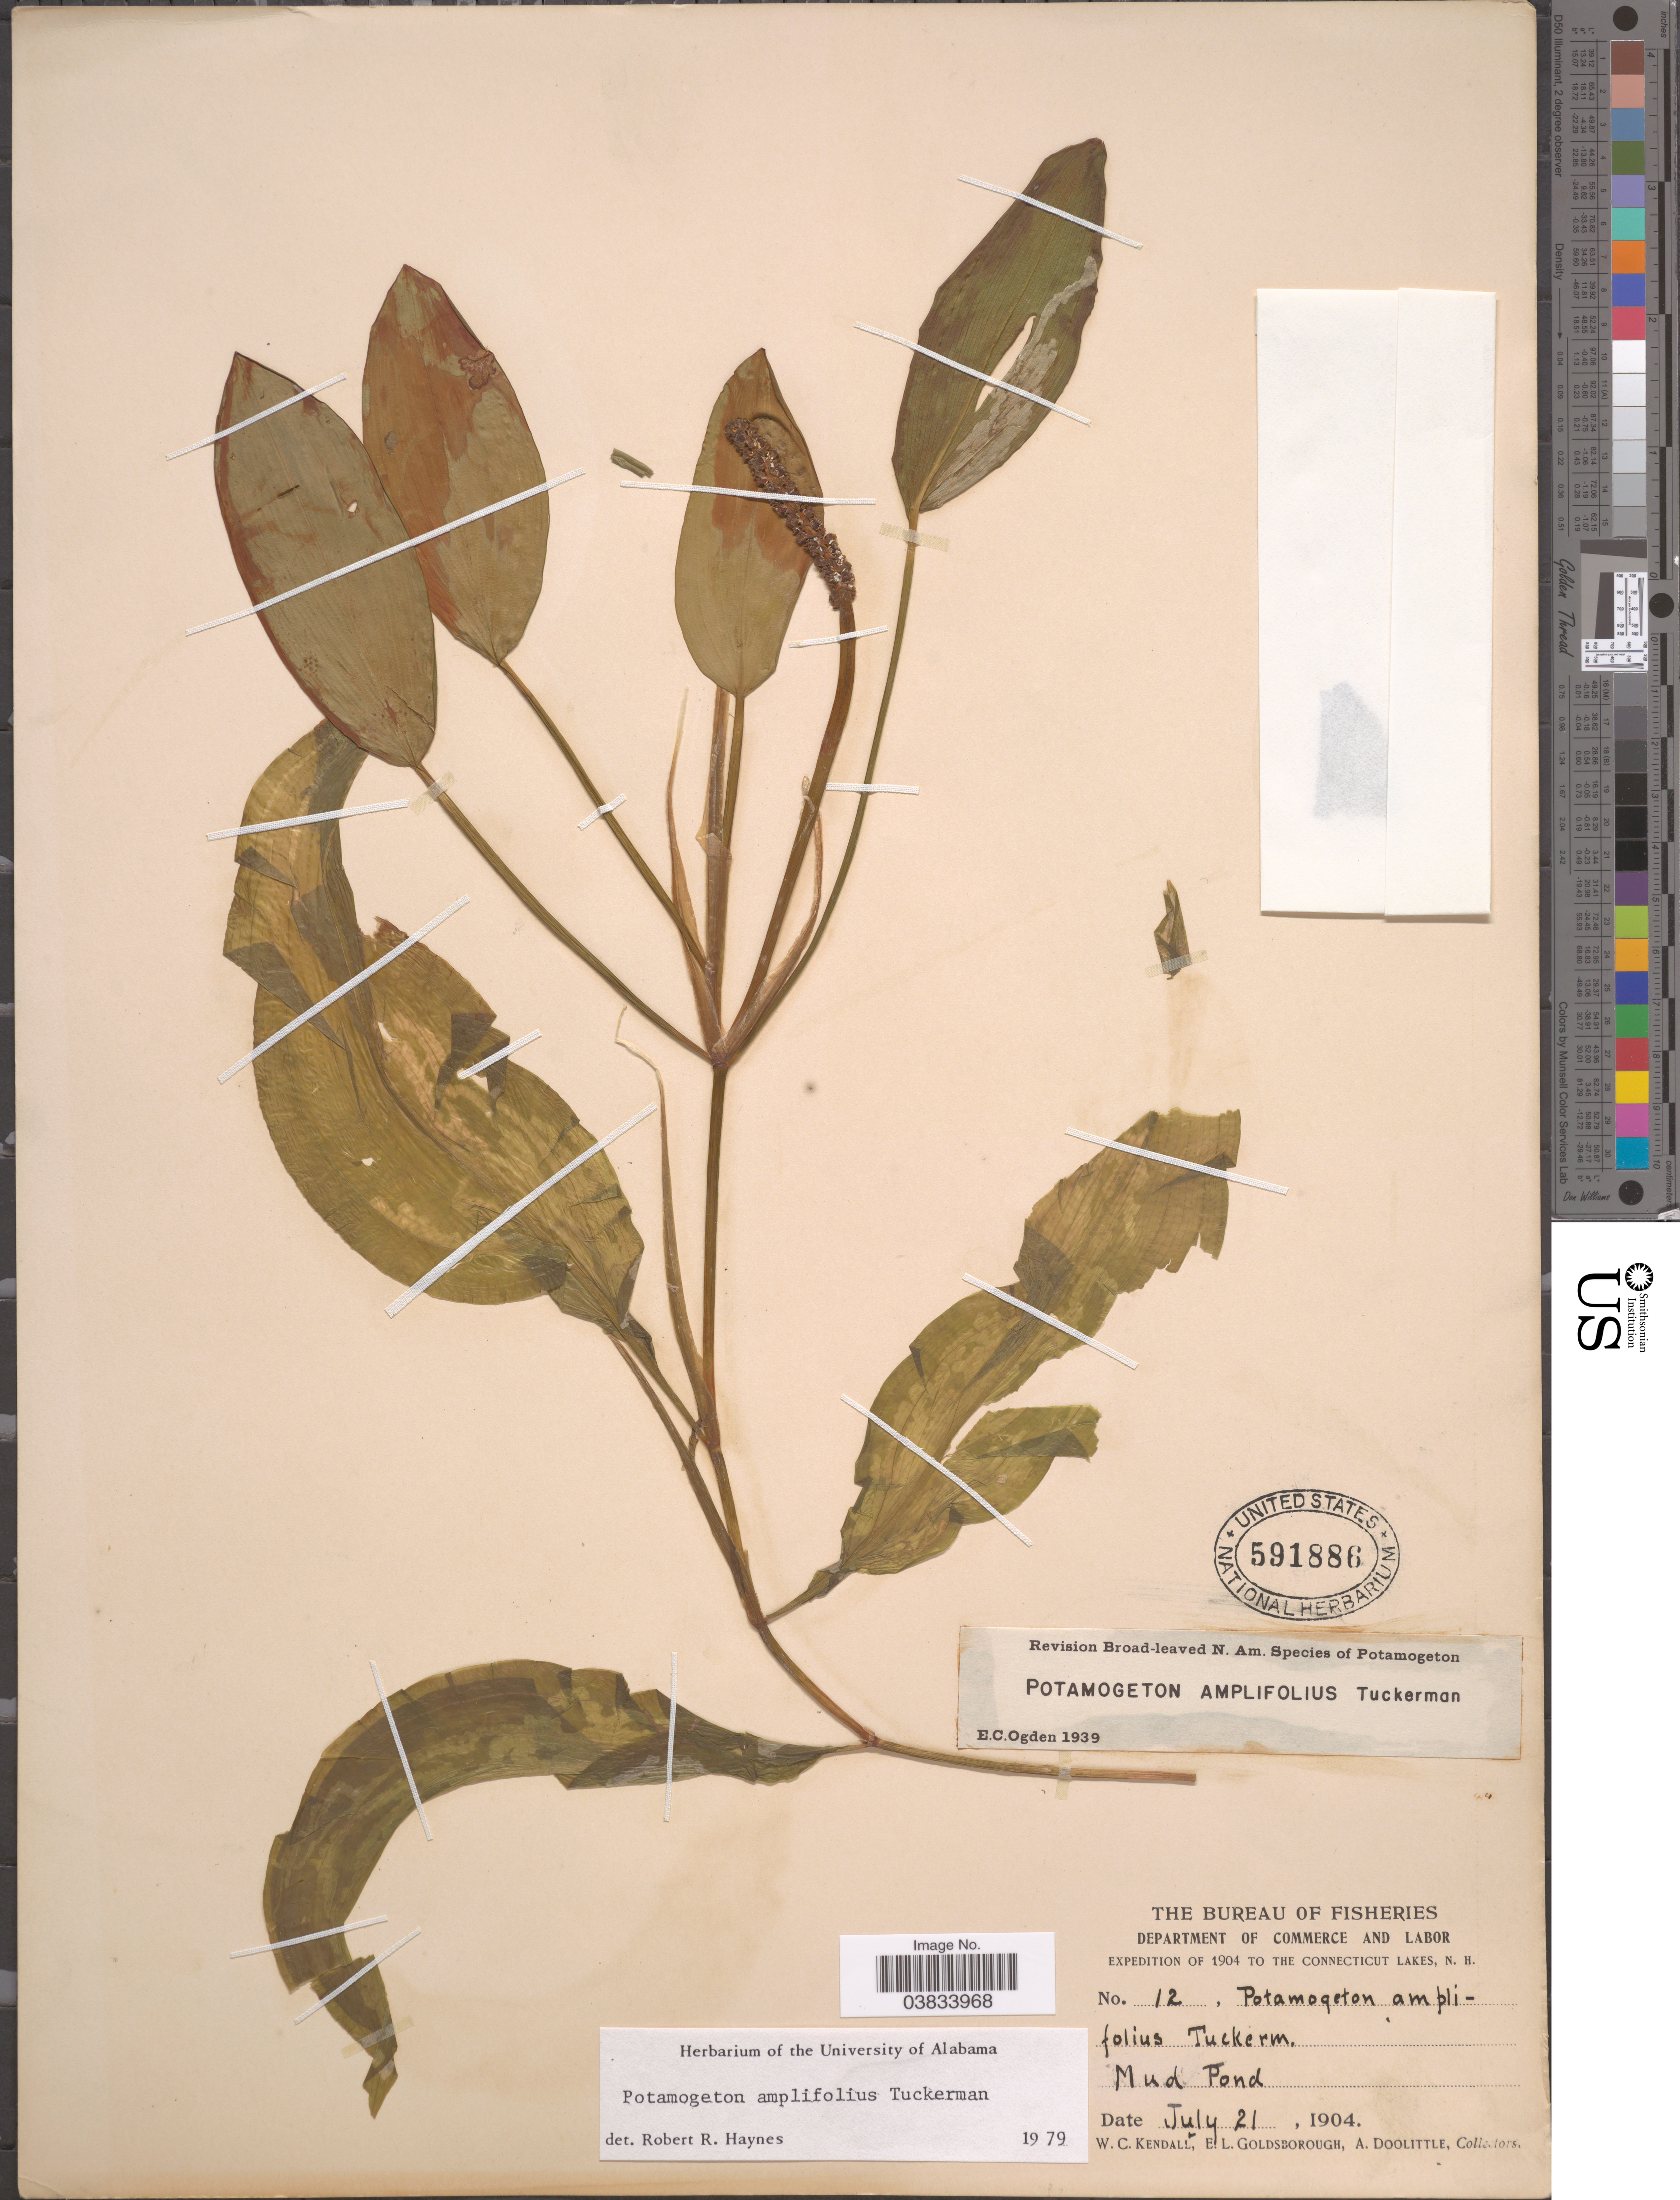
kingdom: Plantae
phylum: Tracheophyta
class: Liliopsida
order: Alismatales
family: Potamogetonaceae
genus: Potamogeton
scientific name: Potamogeton amplifolius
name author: Tuckerm.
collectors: W. Kendall, E. Goldsborough & E. Doolittle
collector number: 12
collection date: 1904-07-21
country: United States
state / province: New Hampshire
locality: The Connecticut Lakes. Mud Pond.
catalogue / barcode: US 591886